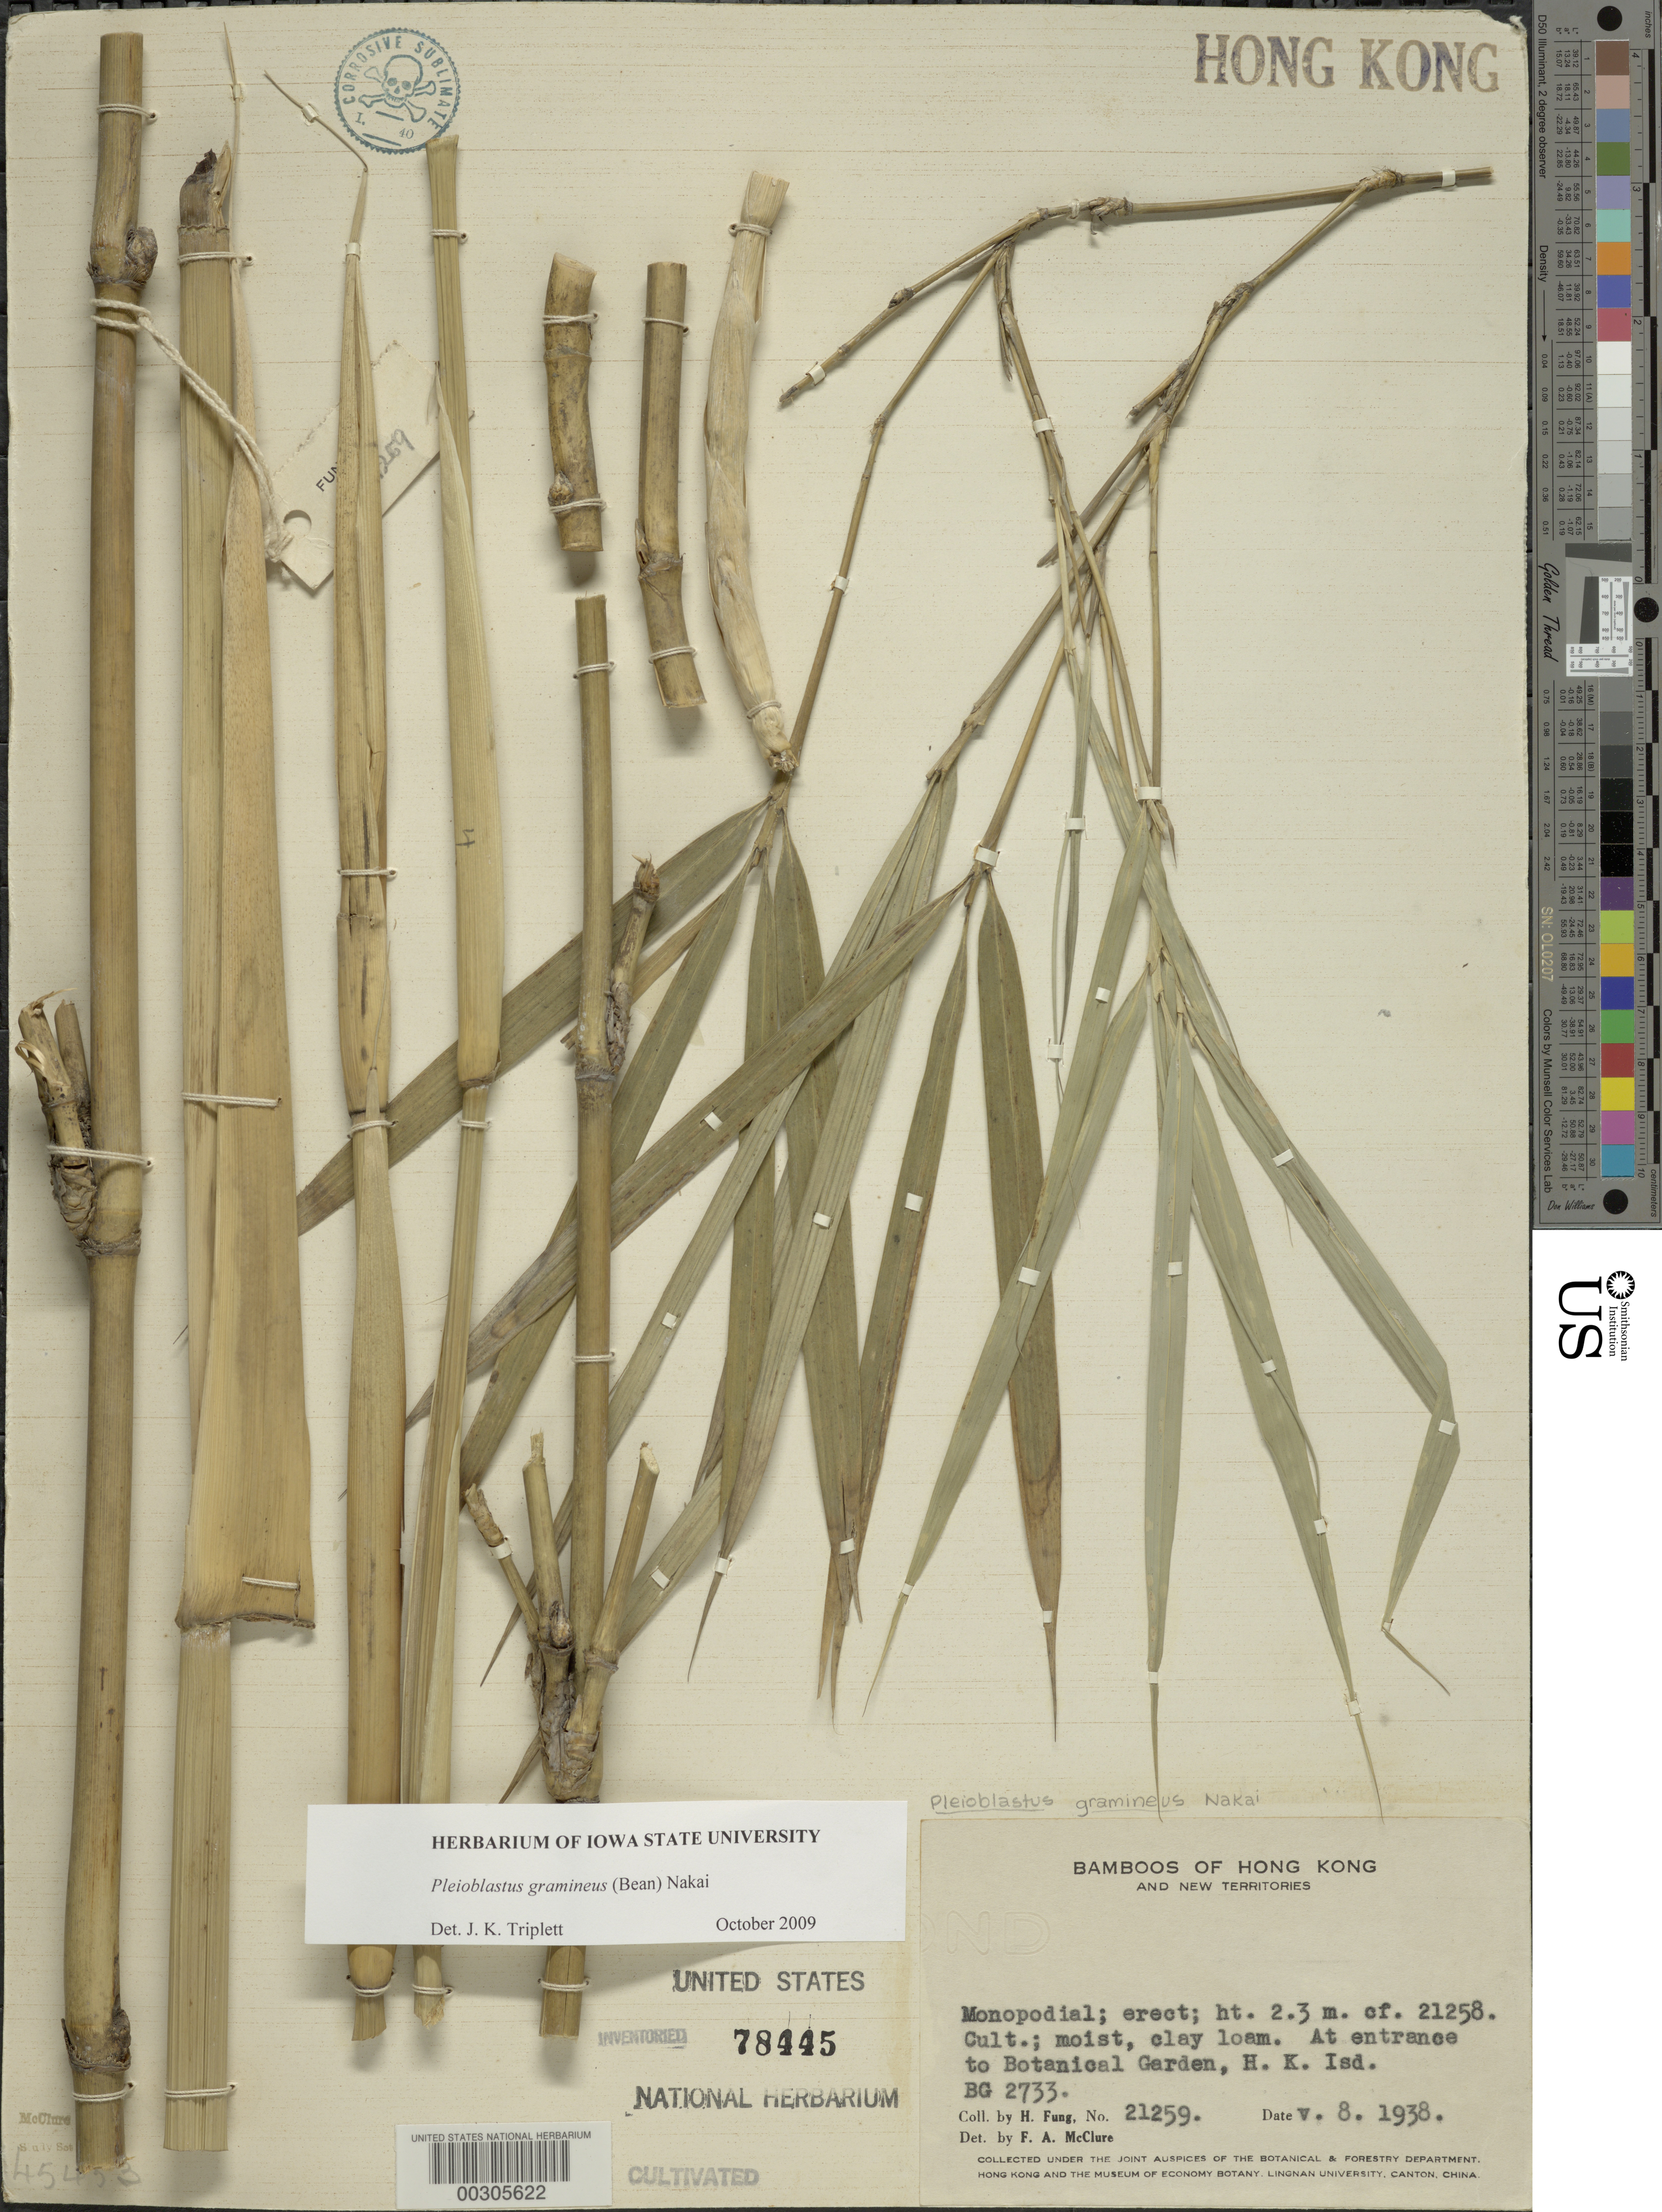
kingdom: Plantae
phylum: Tracheophyta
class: Liliopsida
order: Poales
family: Poaceae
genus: Pleioblastus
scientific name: Pleioblastus gramineus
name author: (Bean) Nakai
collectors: H. L. Fung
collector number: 21259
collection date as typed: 08 May 1938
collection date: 1938-05-08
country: China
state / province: Hong Kong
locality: Hong kong isl., botanic garden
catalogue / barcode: US 78445